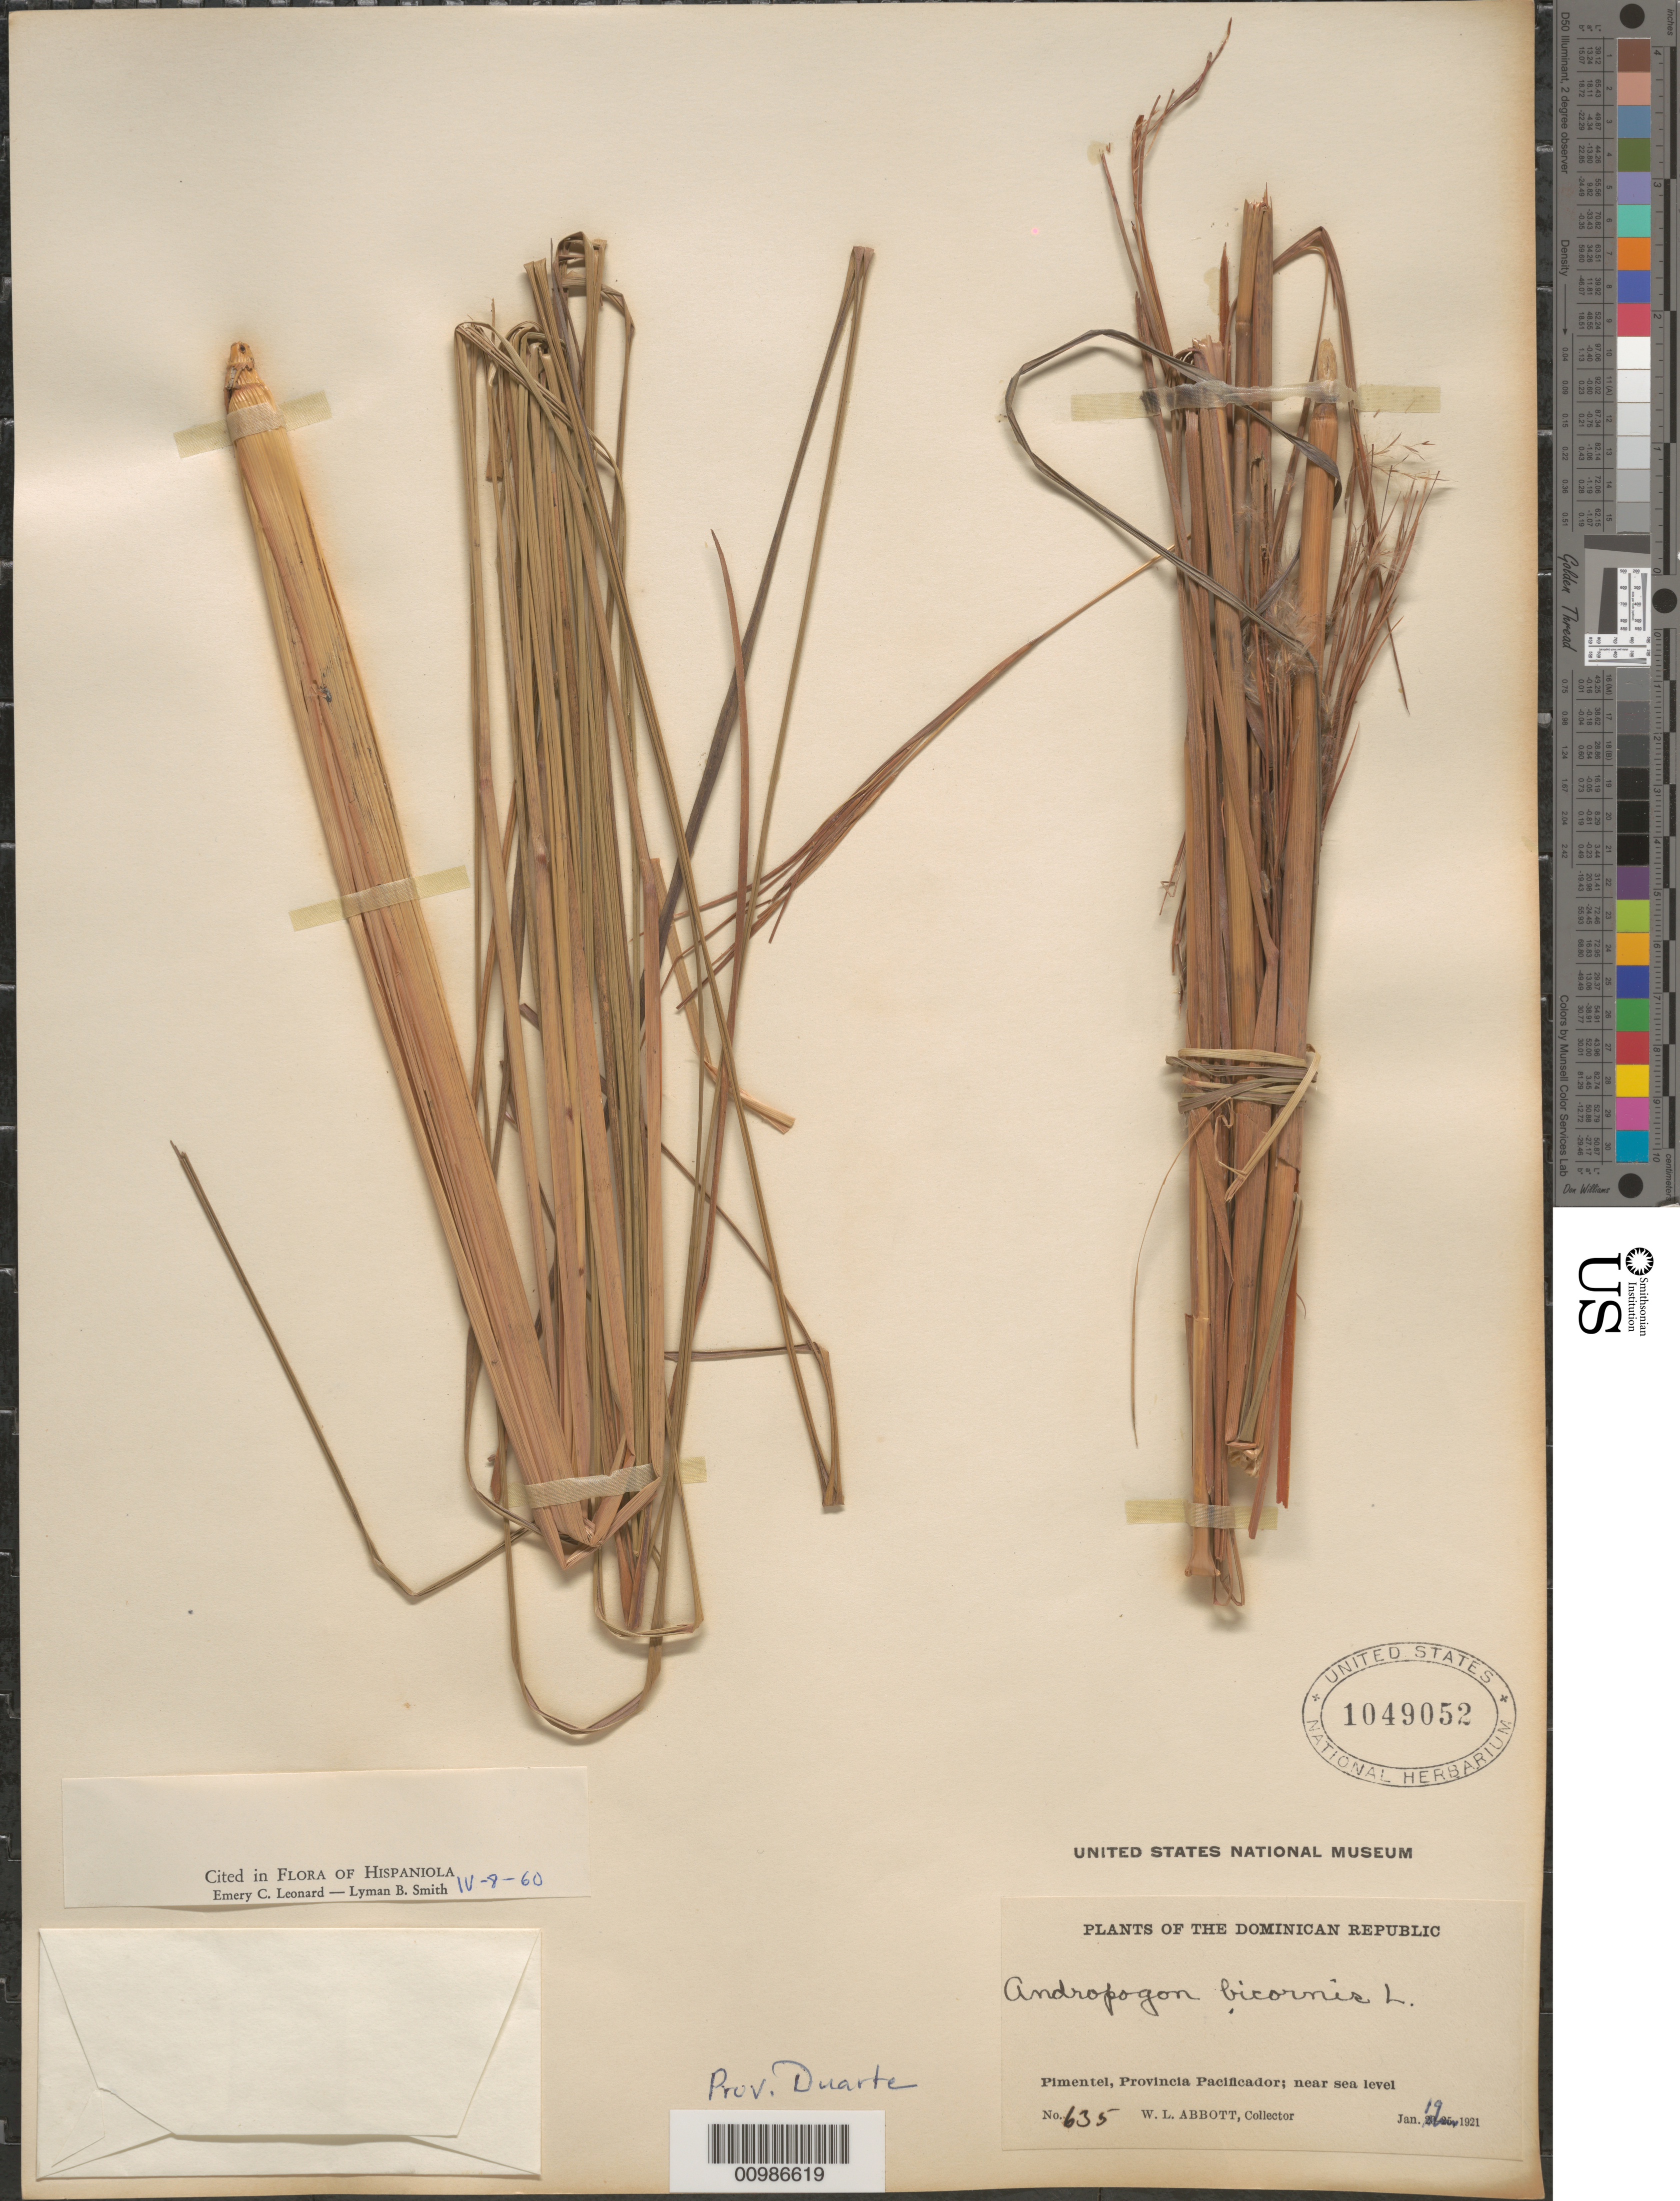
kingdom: Plantae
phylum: Tracheophyta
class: Liliopsida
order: Poales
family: Poaceae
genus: Andropogon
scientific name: Andropogon bicornis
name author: L.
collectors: W. L. Abbott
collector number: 635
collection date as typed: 19 Jan 1921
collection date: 1921-01-19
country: Dominican Republic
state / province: El Seibo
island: Hispaniola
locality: City: Pimentel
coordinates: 0 N, 0 E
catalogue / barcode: US 1049052